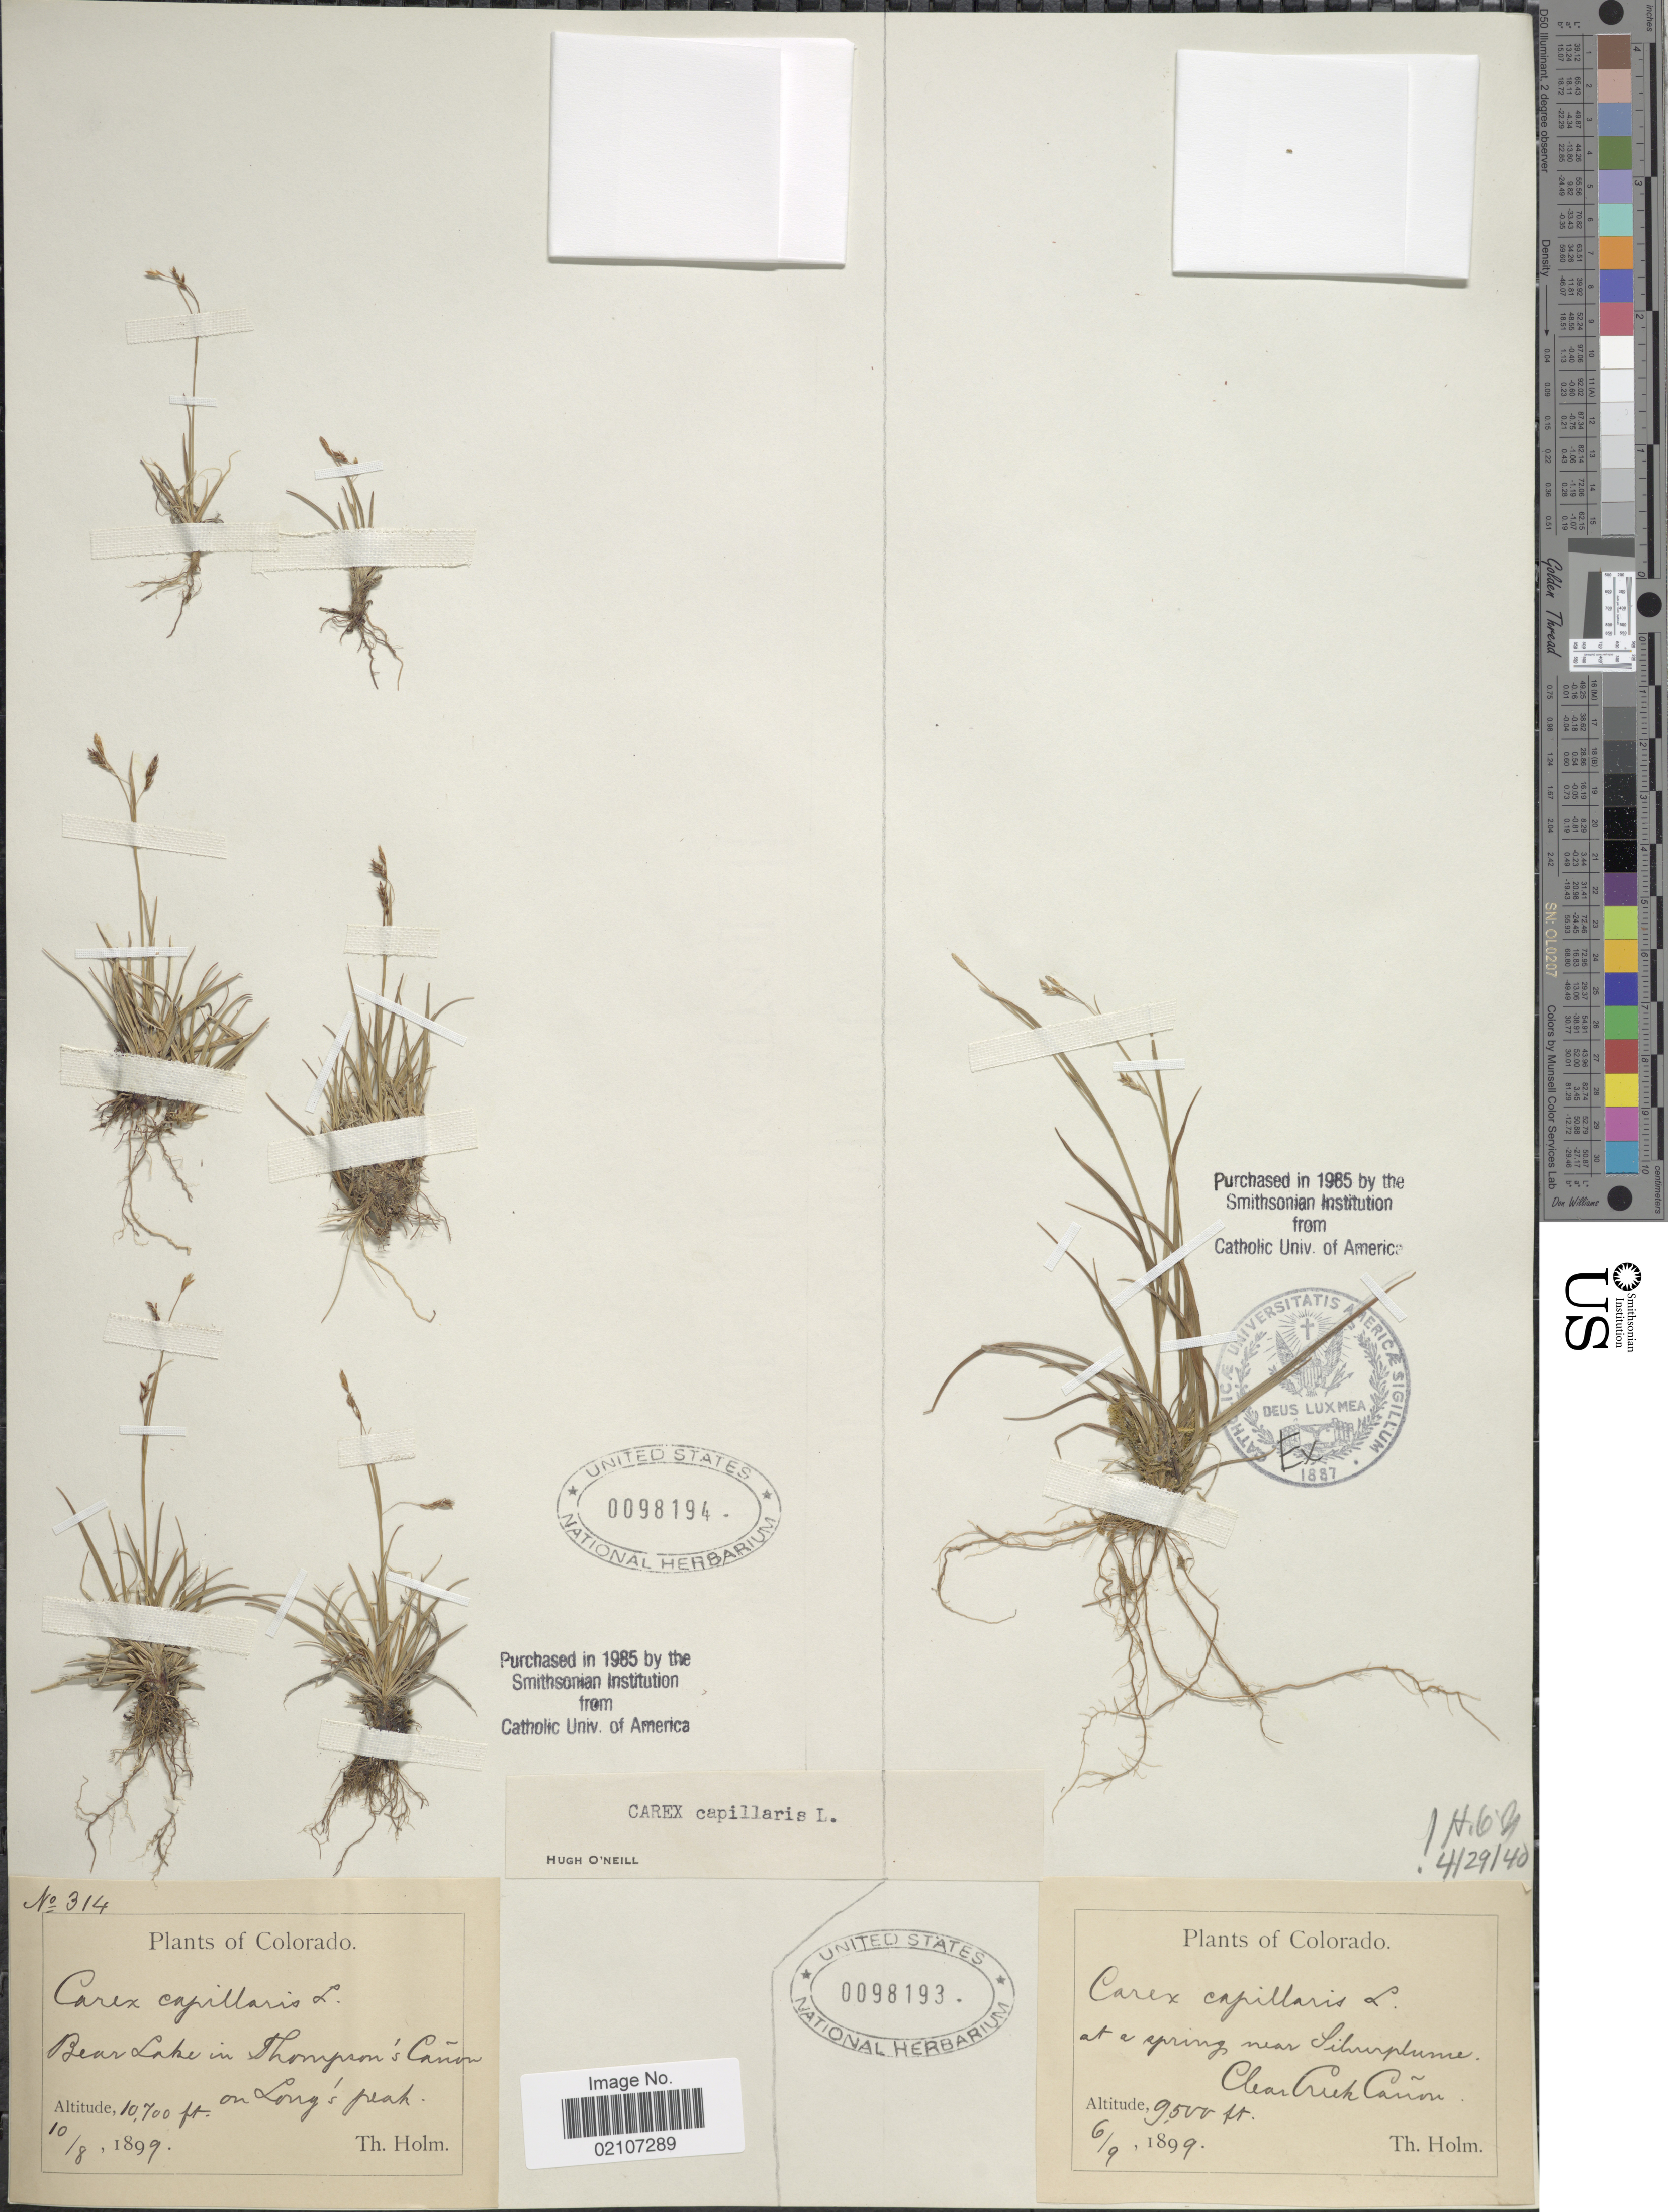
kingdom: Plantae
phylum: Tracheophyta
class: Liliopsida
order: Poales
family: Cyperaceae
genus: Carex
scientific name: Carex capillaris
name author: L.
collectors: T. Holm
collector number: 314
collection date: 1899-10-08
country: United States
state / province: Colorado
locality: Bear lake in Thompson's Canon on Long's peak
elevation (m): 3261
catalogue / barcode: US 98194